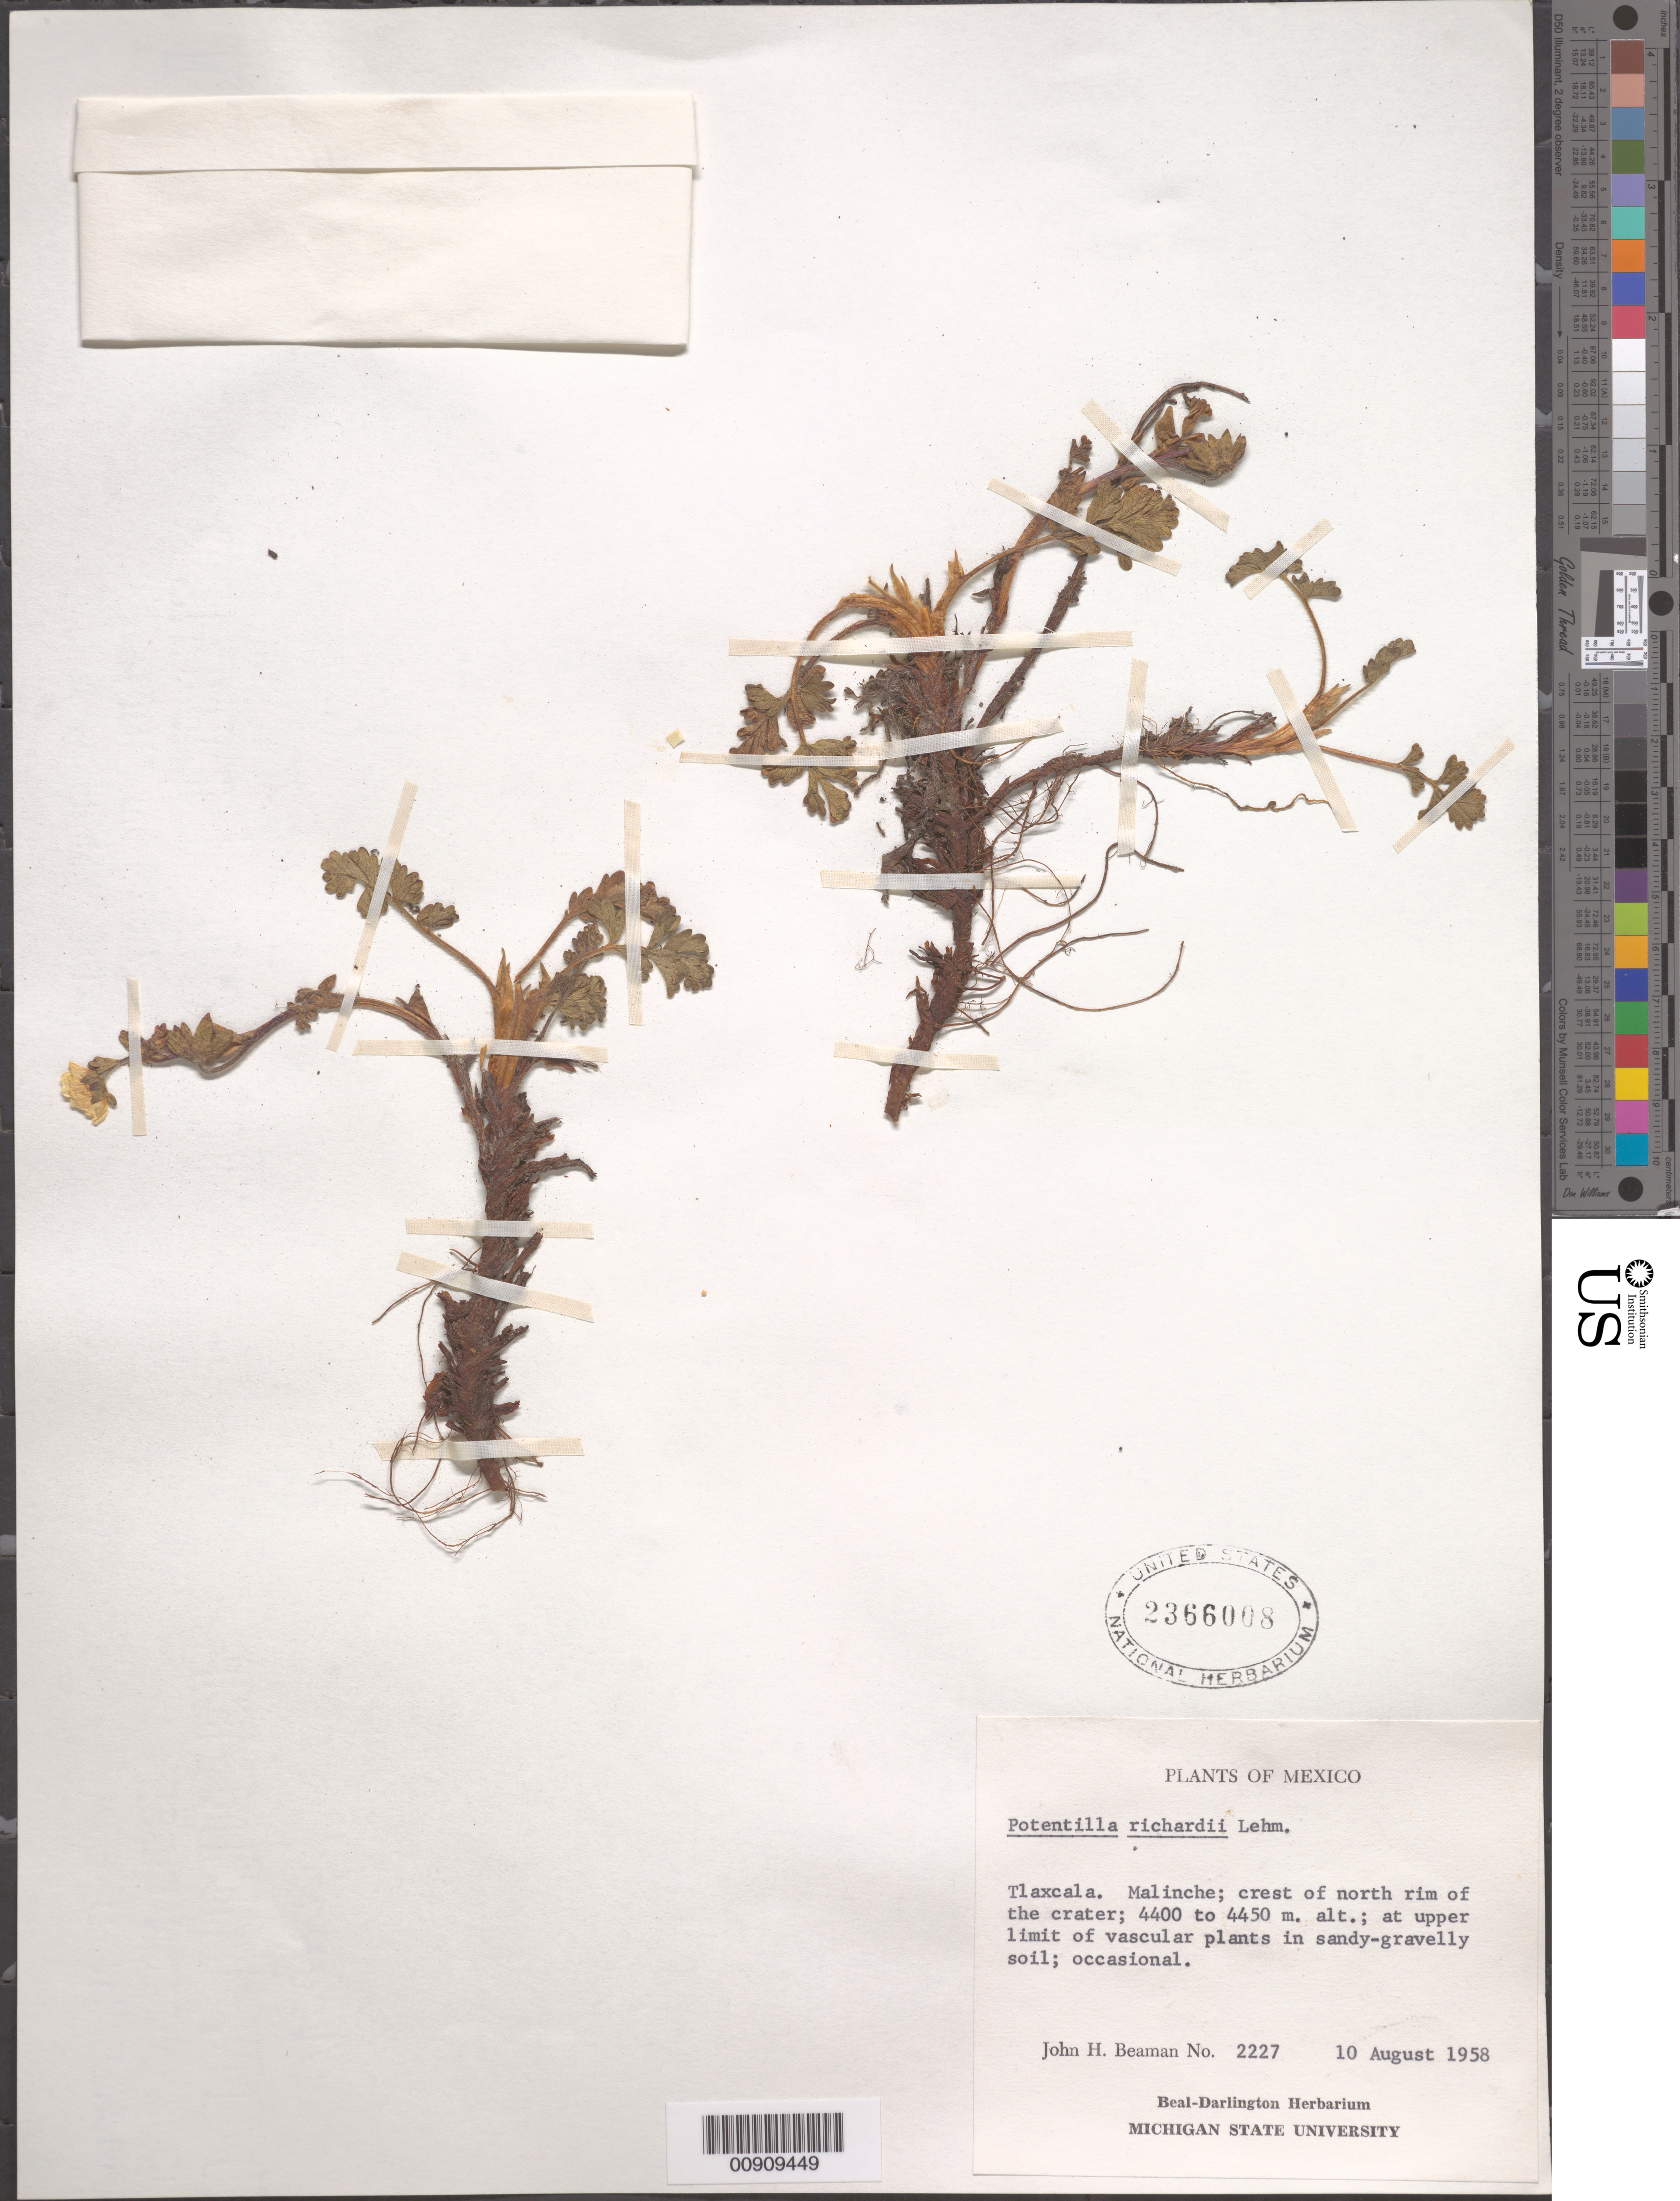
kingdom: Plantae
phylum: Tracheophyta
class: Magnoliopsida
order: Rosales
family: Rosaceae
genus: Potentilla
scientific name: Potentilla richardii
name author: Lehm.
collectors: J. H. Beaman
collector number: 2227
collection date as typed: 10 Aug 1958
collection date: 1958-08-10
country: Mexico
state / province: Tlaxcala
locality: Tlaxcala. Malinche; crest of north rim of the crater.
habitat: At upper limit of vascular plants in sandy-gravelly soil.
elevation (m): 4450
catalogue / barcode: US 2366008